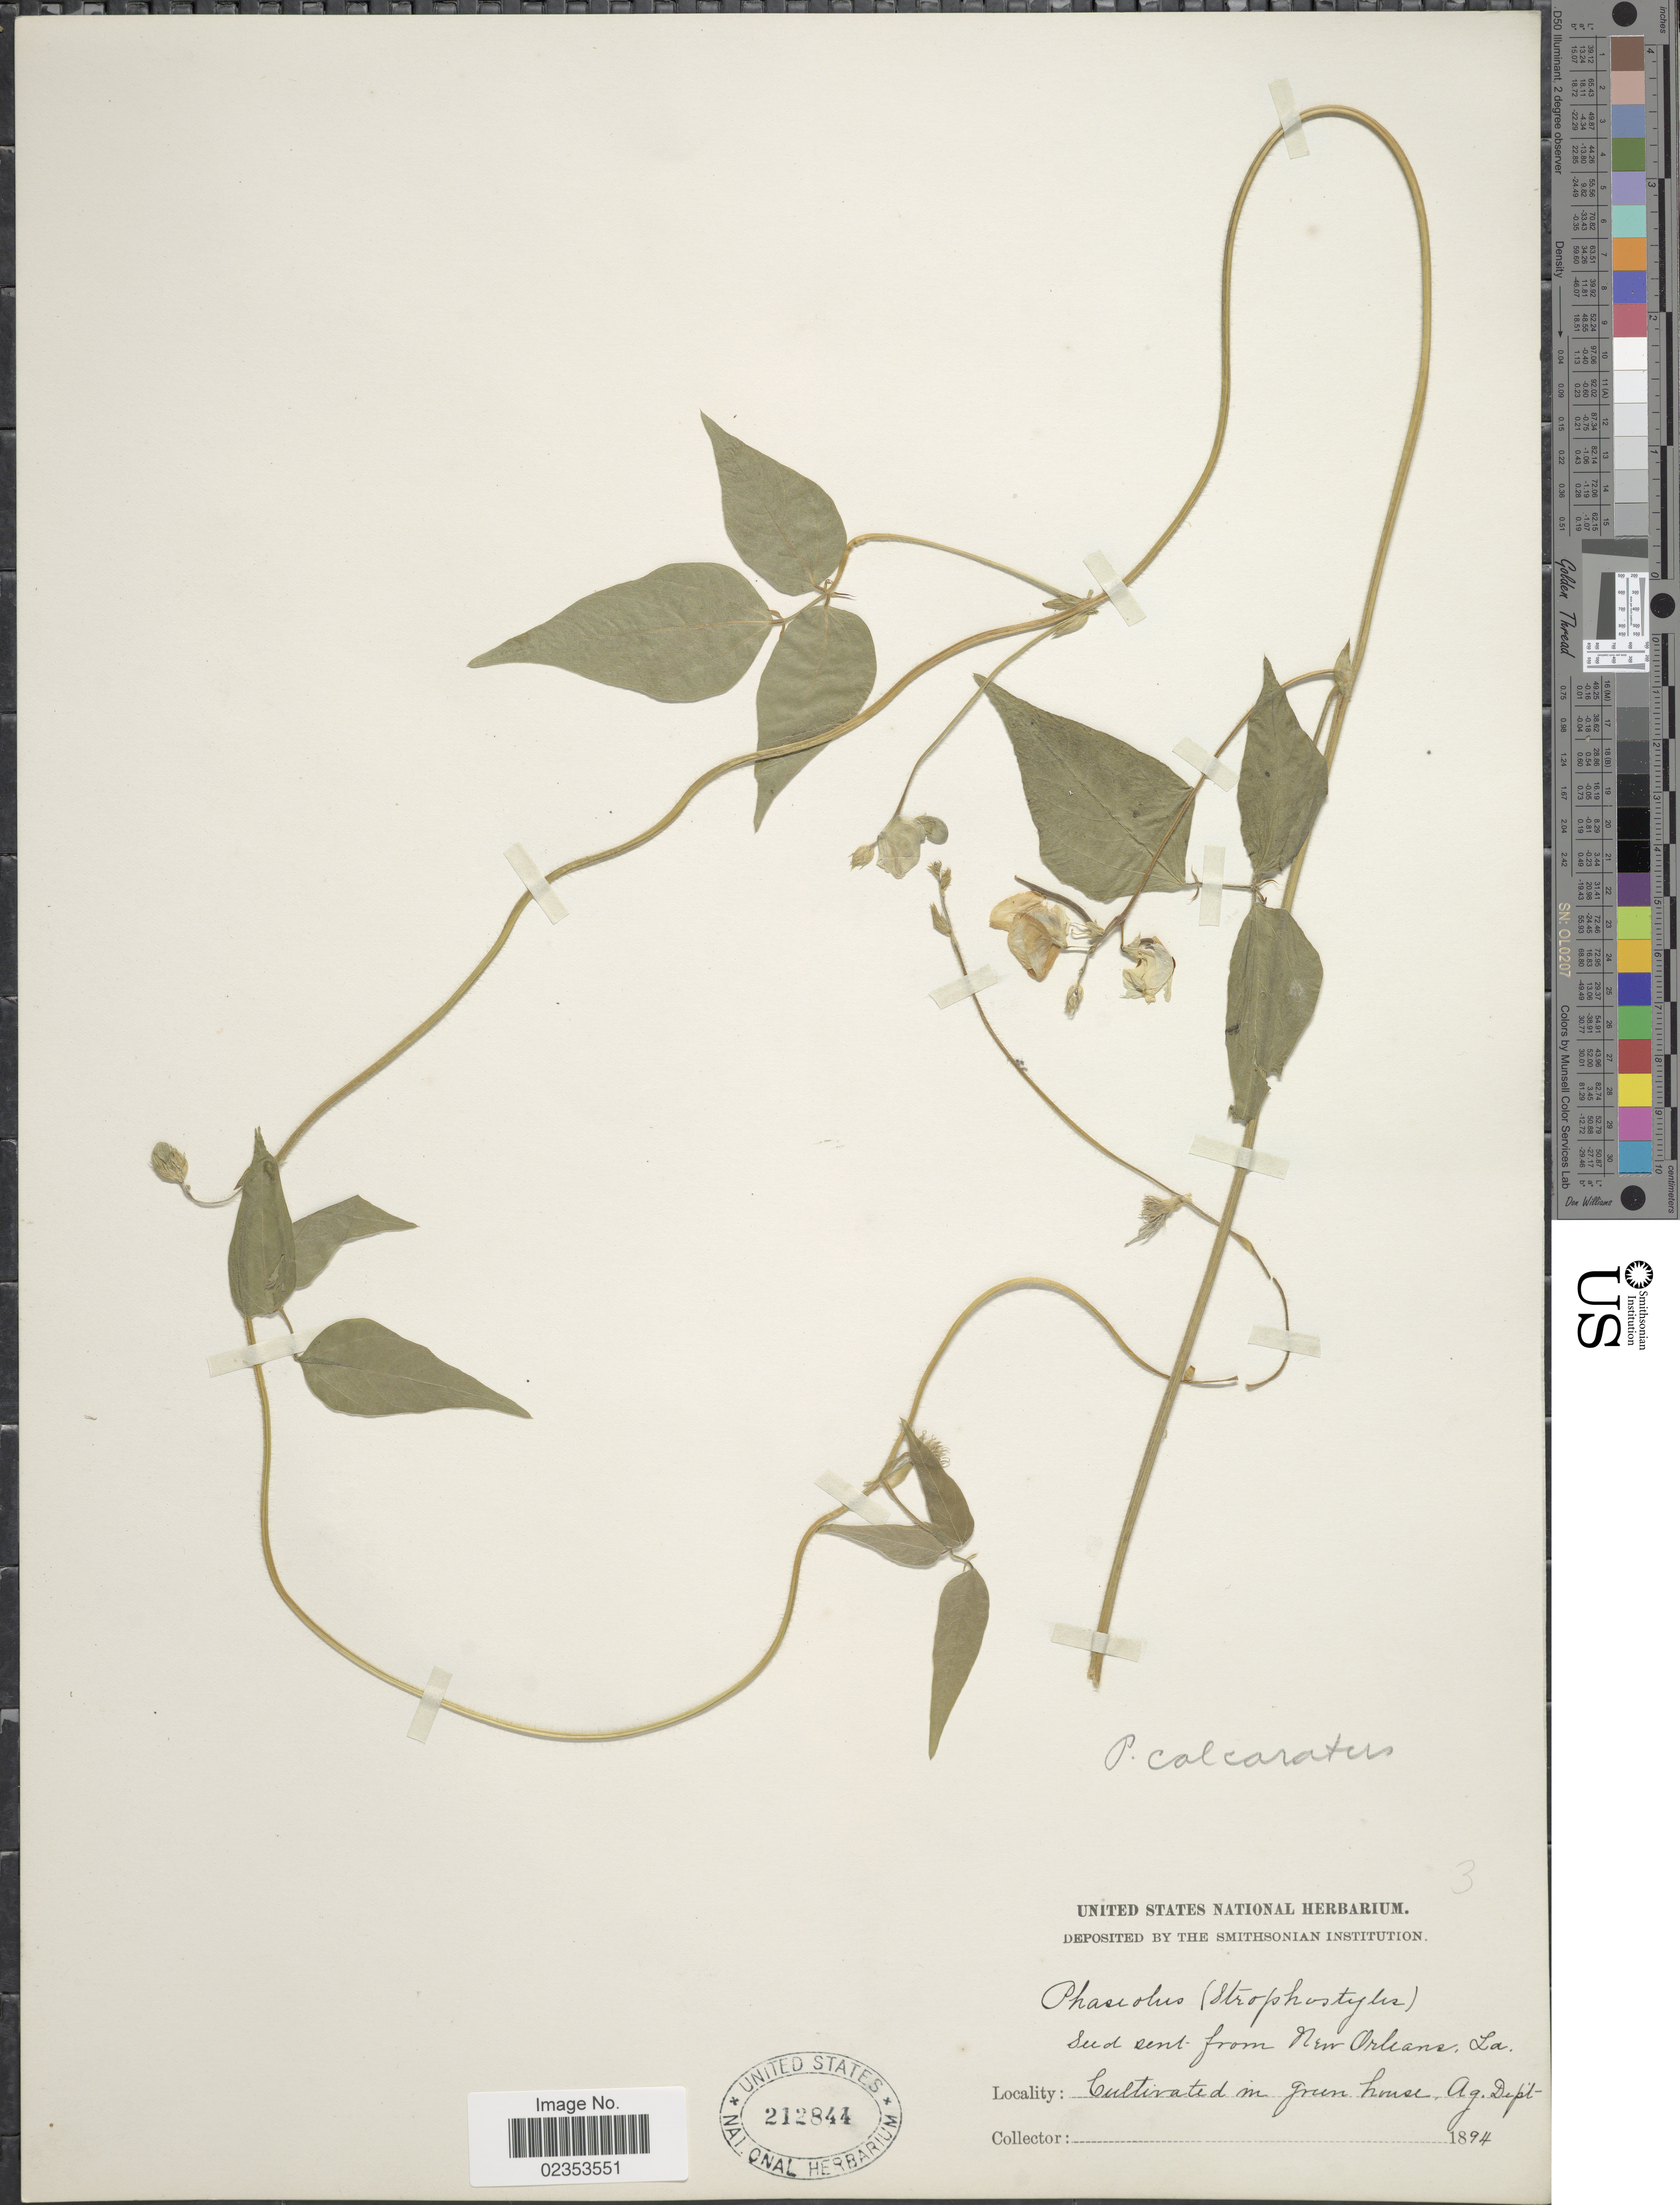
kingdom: Plantae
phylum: Tracheophyta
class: Magnoliopsida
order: Fabales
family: Fabaceae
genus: Vigna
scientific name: Vigna umbellata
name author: (Thunb.) Ohwi & H. Ohashi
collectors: ex herb. United States National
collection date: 1894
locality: Green house, Ag. Dept.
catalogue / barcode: US 212844